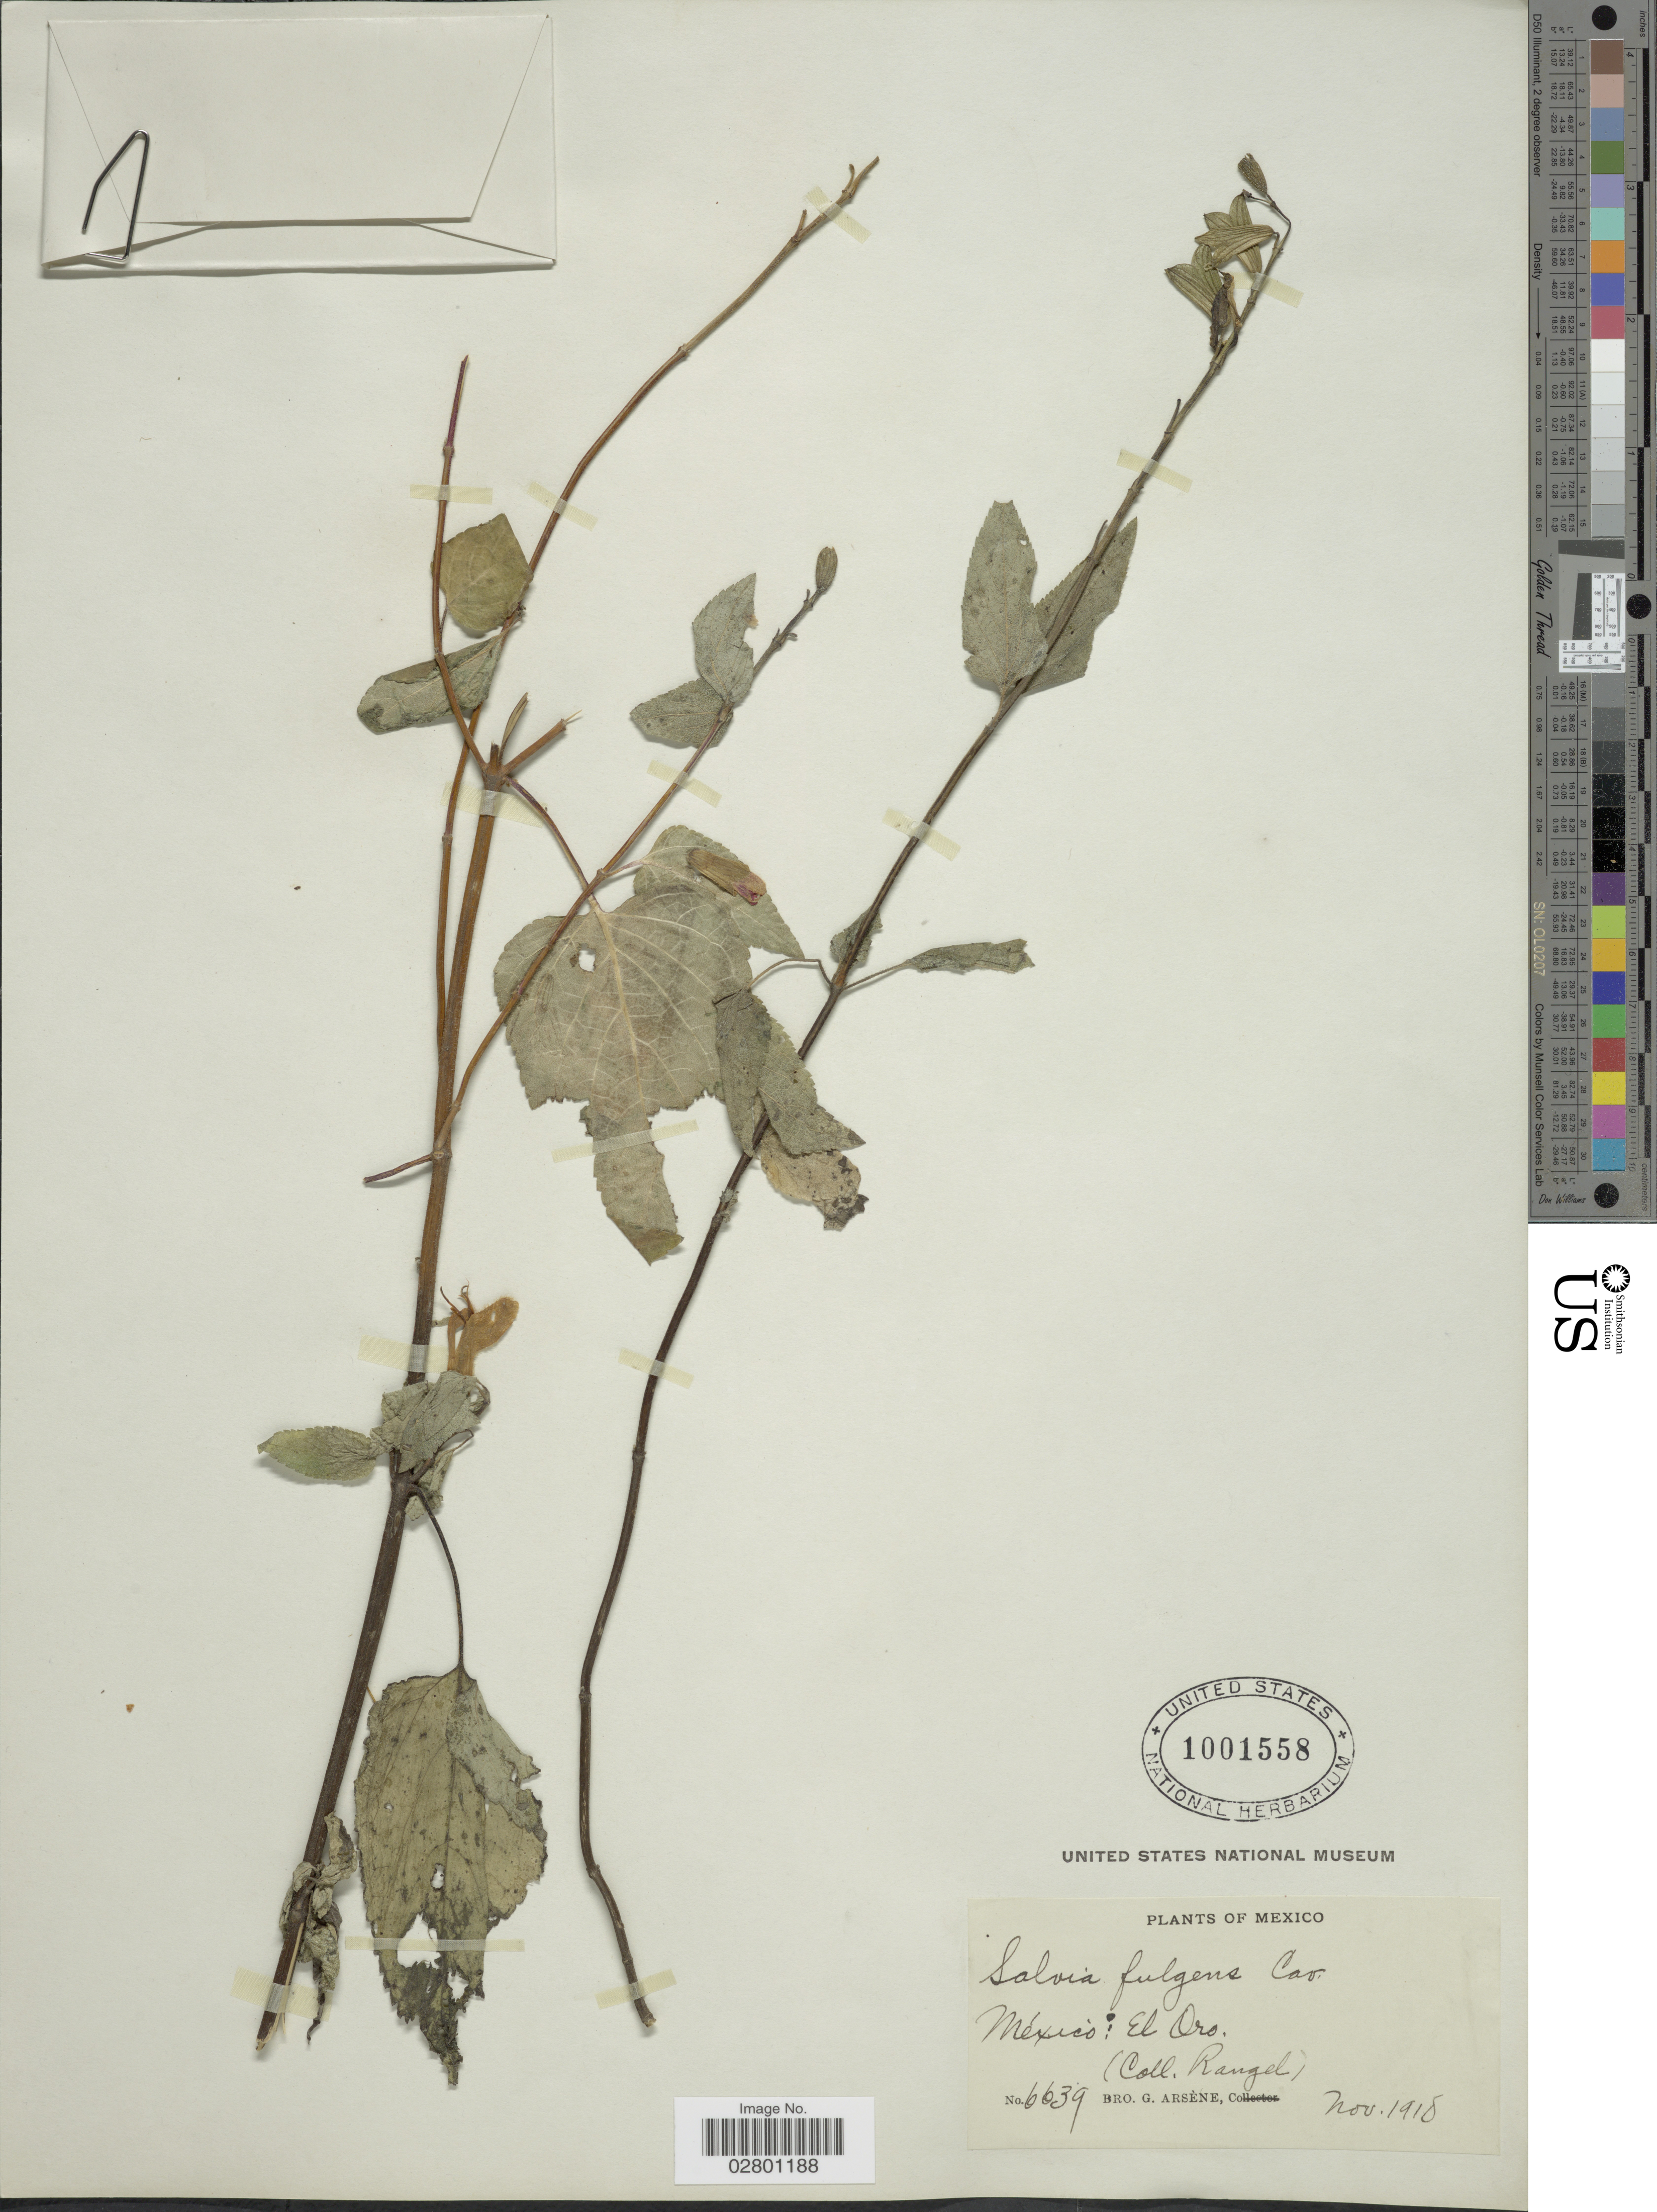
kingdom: Plantae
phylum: Tracheophyta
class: Magnoliopsida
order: Lamiales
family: Lamiaceae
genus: Salvia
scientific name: Salvia fulgens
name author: Cav.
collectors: Bro. G. Arsène & -- Rangel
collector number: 6639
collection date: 1918-11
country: Mexico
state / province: México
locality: El Oro.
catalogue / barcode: US 1001558